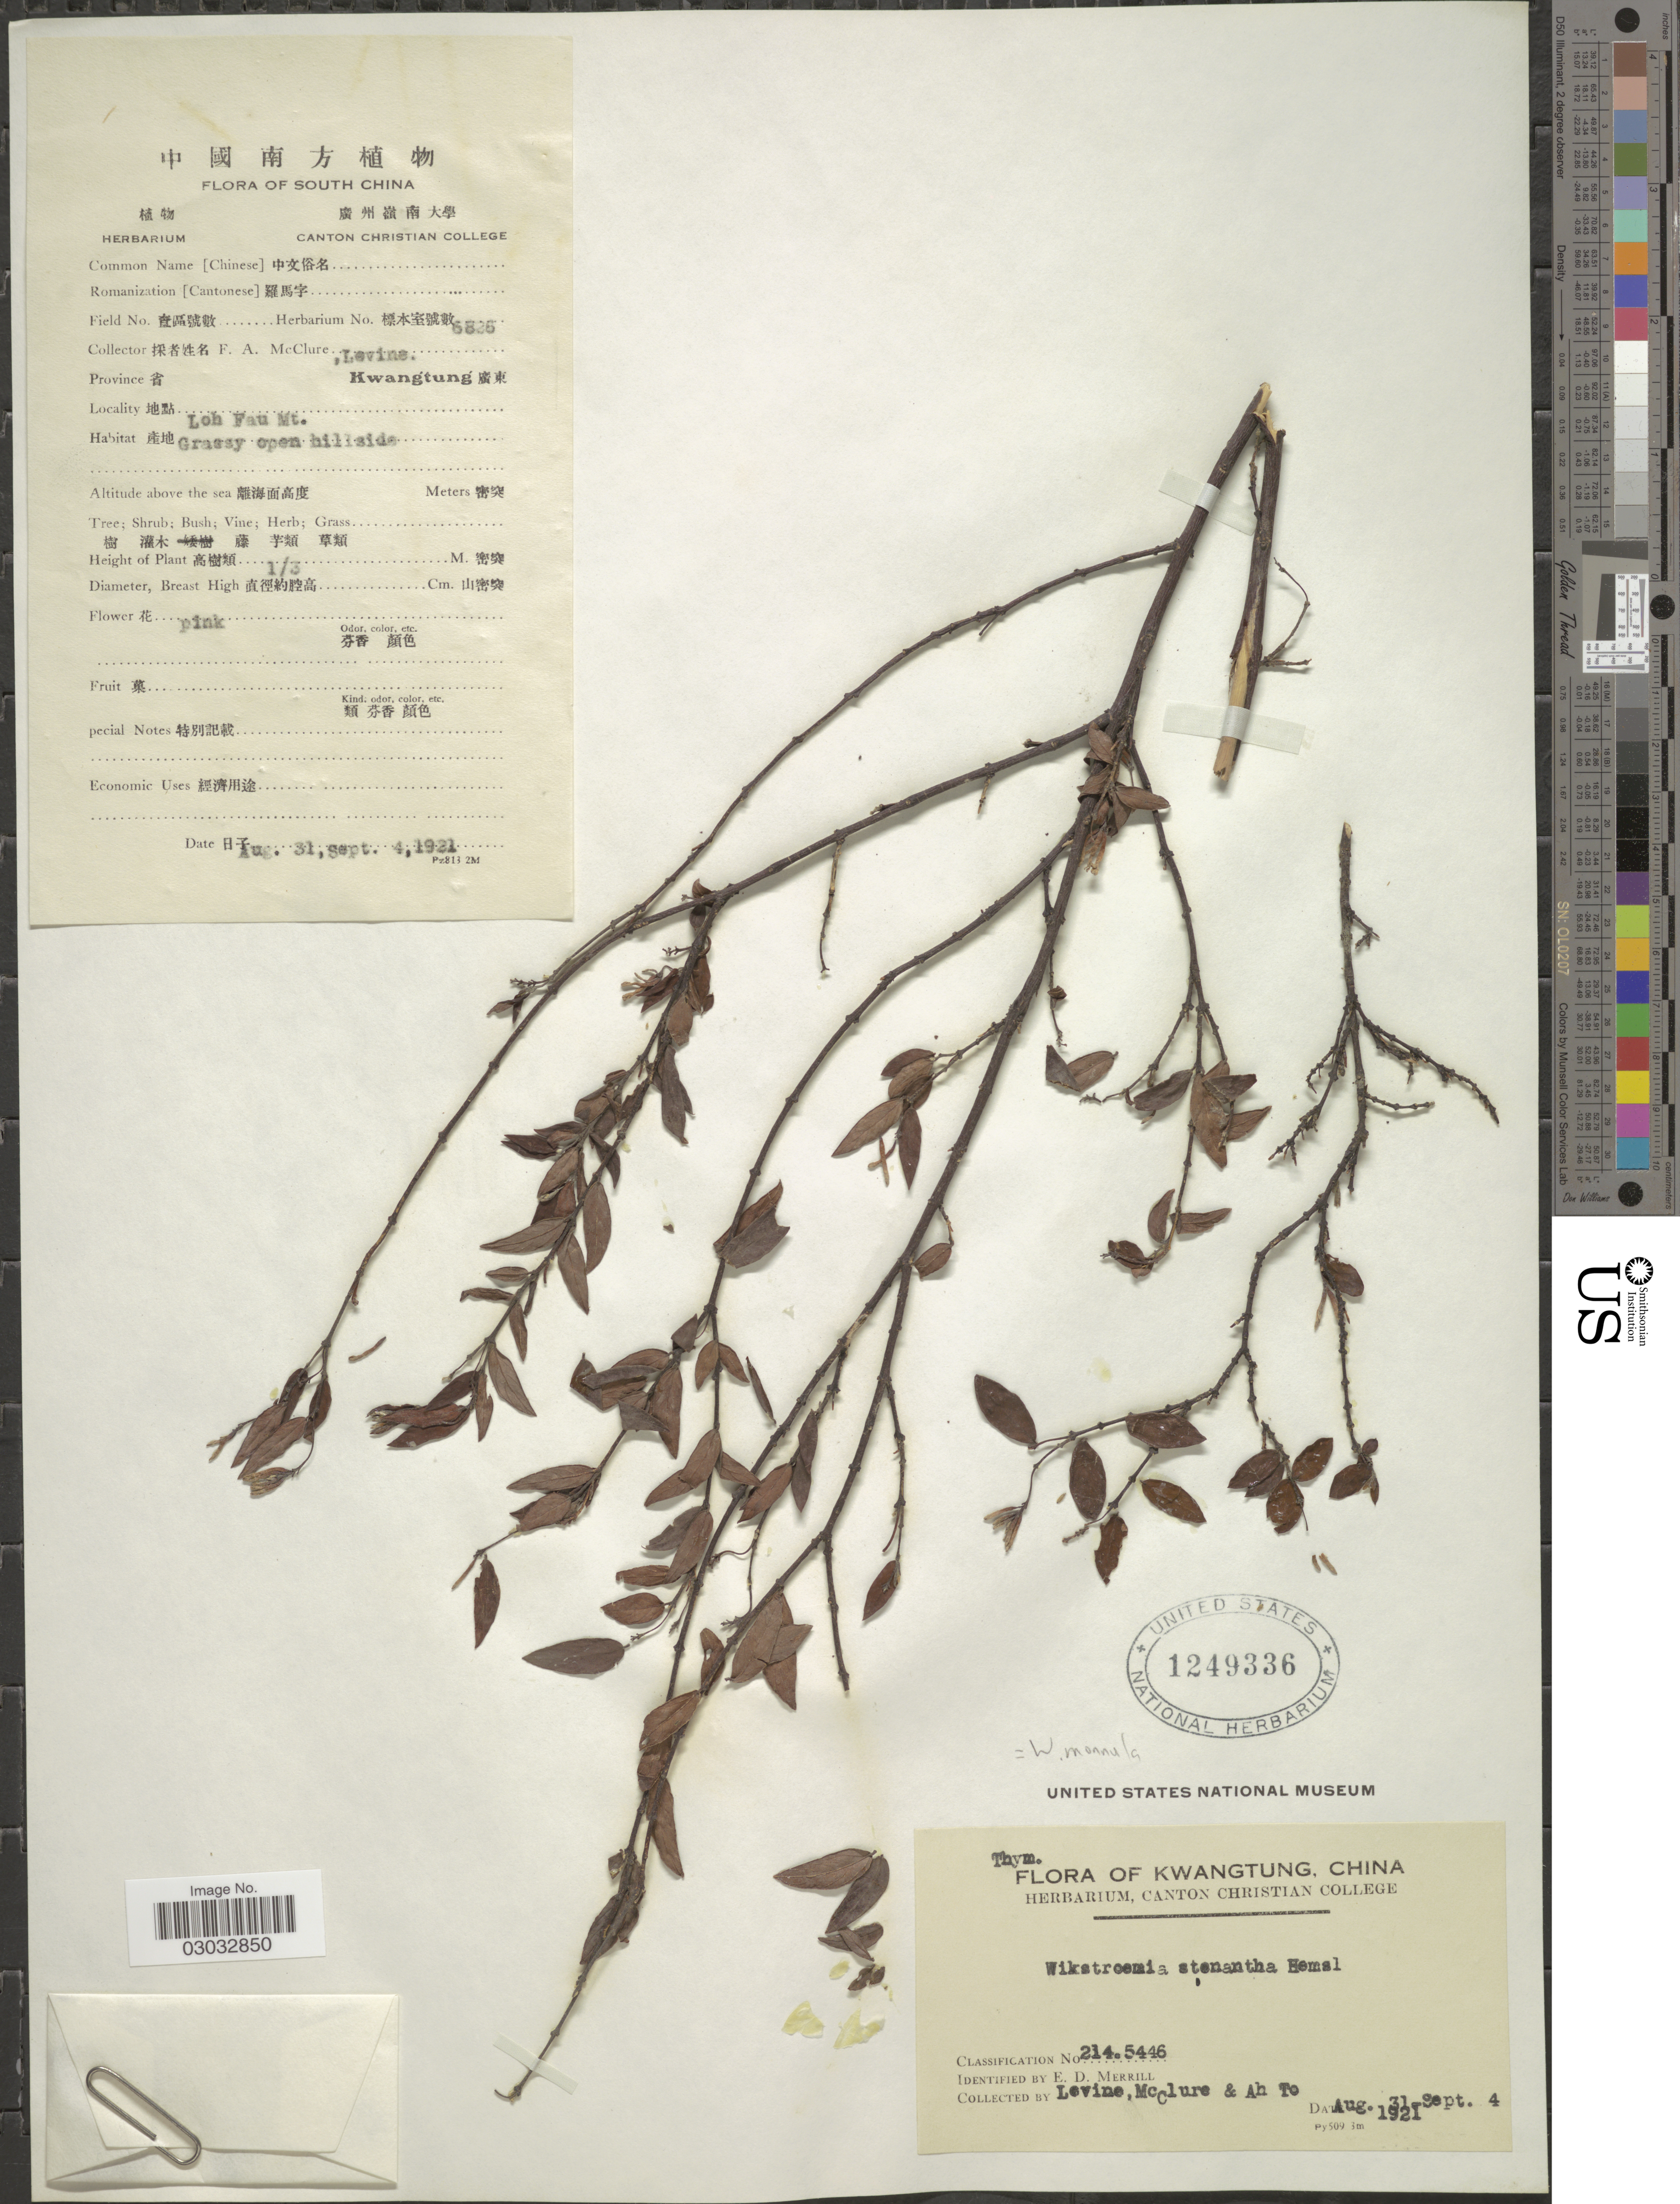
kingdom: Plantae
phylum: Tracheophyta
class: Magnoliopsida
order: Malvales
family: Thymelaeaceae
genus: Wikstroemia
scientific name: Wikstroemia monnula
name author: Hance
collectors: -. Levine, McClure, -- & Ah To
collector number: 6826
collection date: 1921-08-31/1921-09-04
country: China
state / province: Guangdong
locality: Loh Fau Mt., Kwangtung.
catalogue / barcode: US 1249336